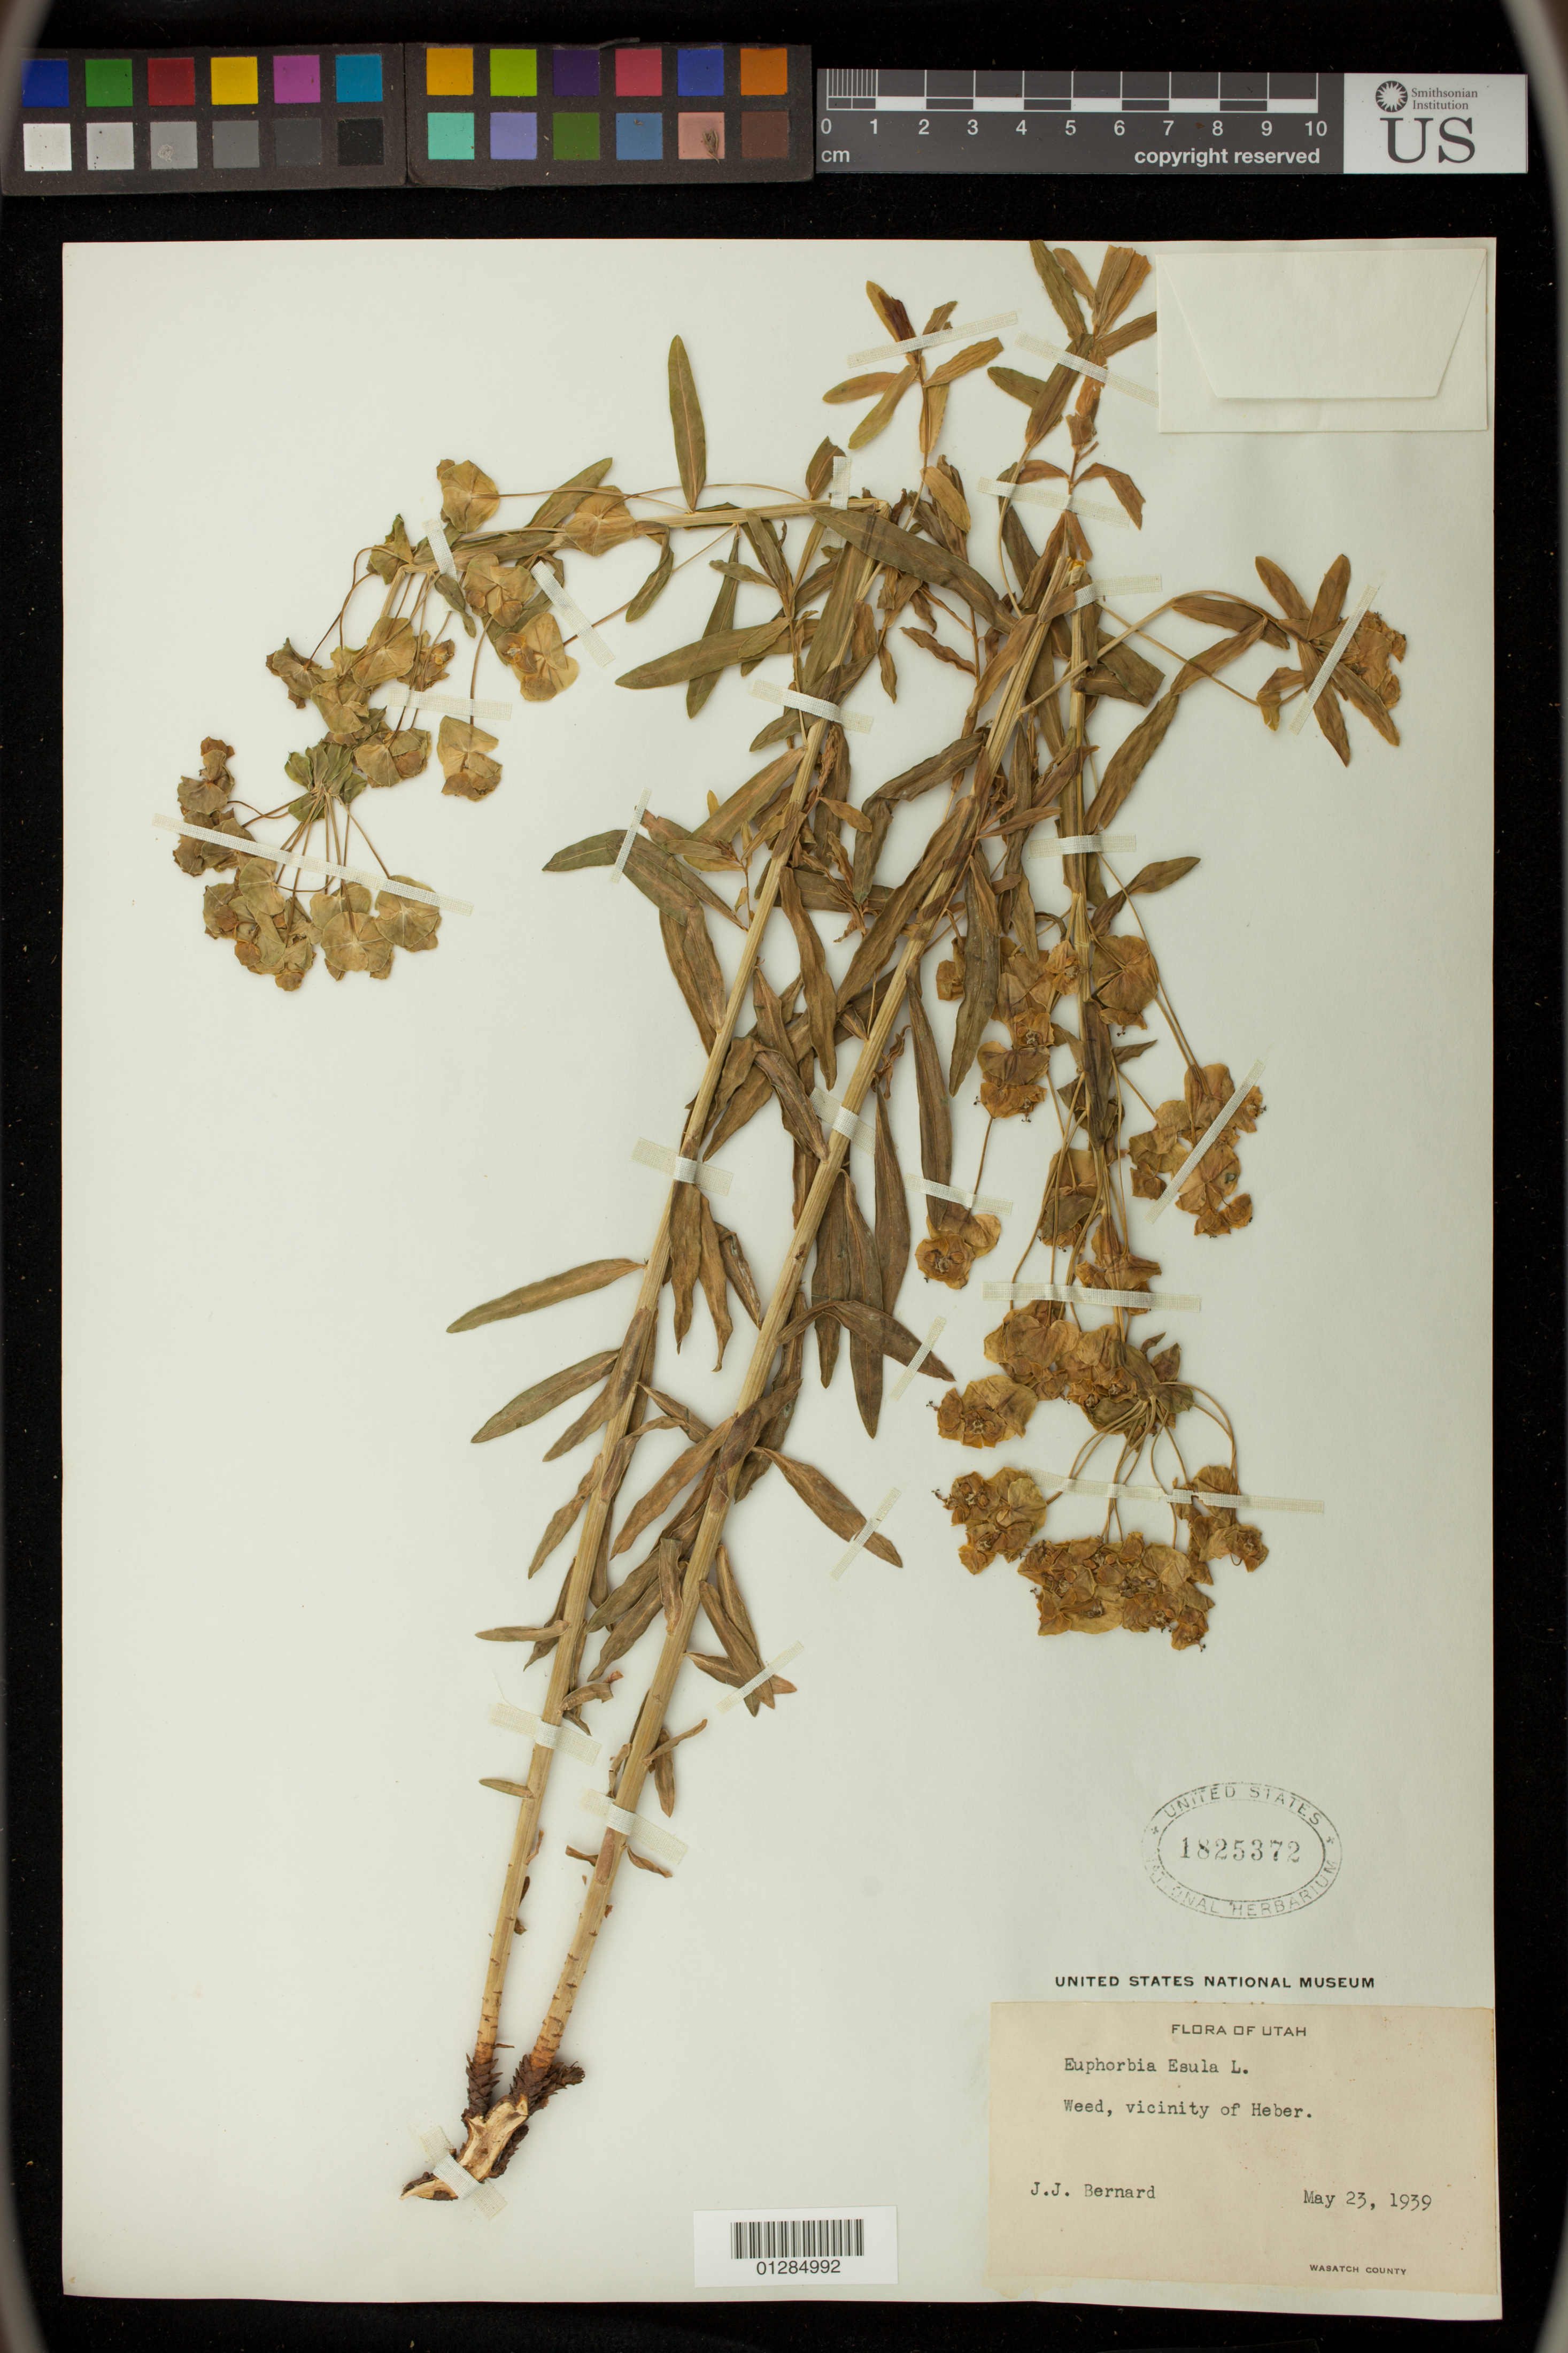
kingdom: Plantae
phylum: Tracheophyta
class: Magnoliopsida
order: Malpighiales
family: Euphorbiaceae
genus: Euphorbia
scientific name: Euphorbia esula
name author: L.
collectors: J. Bernard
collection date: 1939-05-23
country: United States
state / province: Utah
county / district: Wasatch County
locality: vicinity of Heber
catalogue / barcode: US 1825372